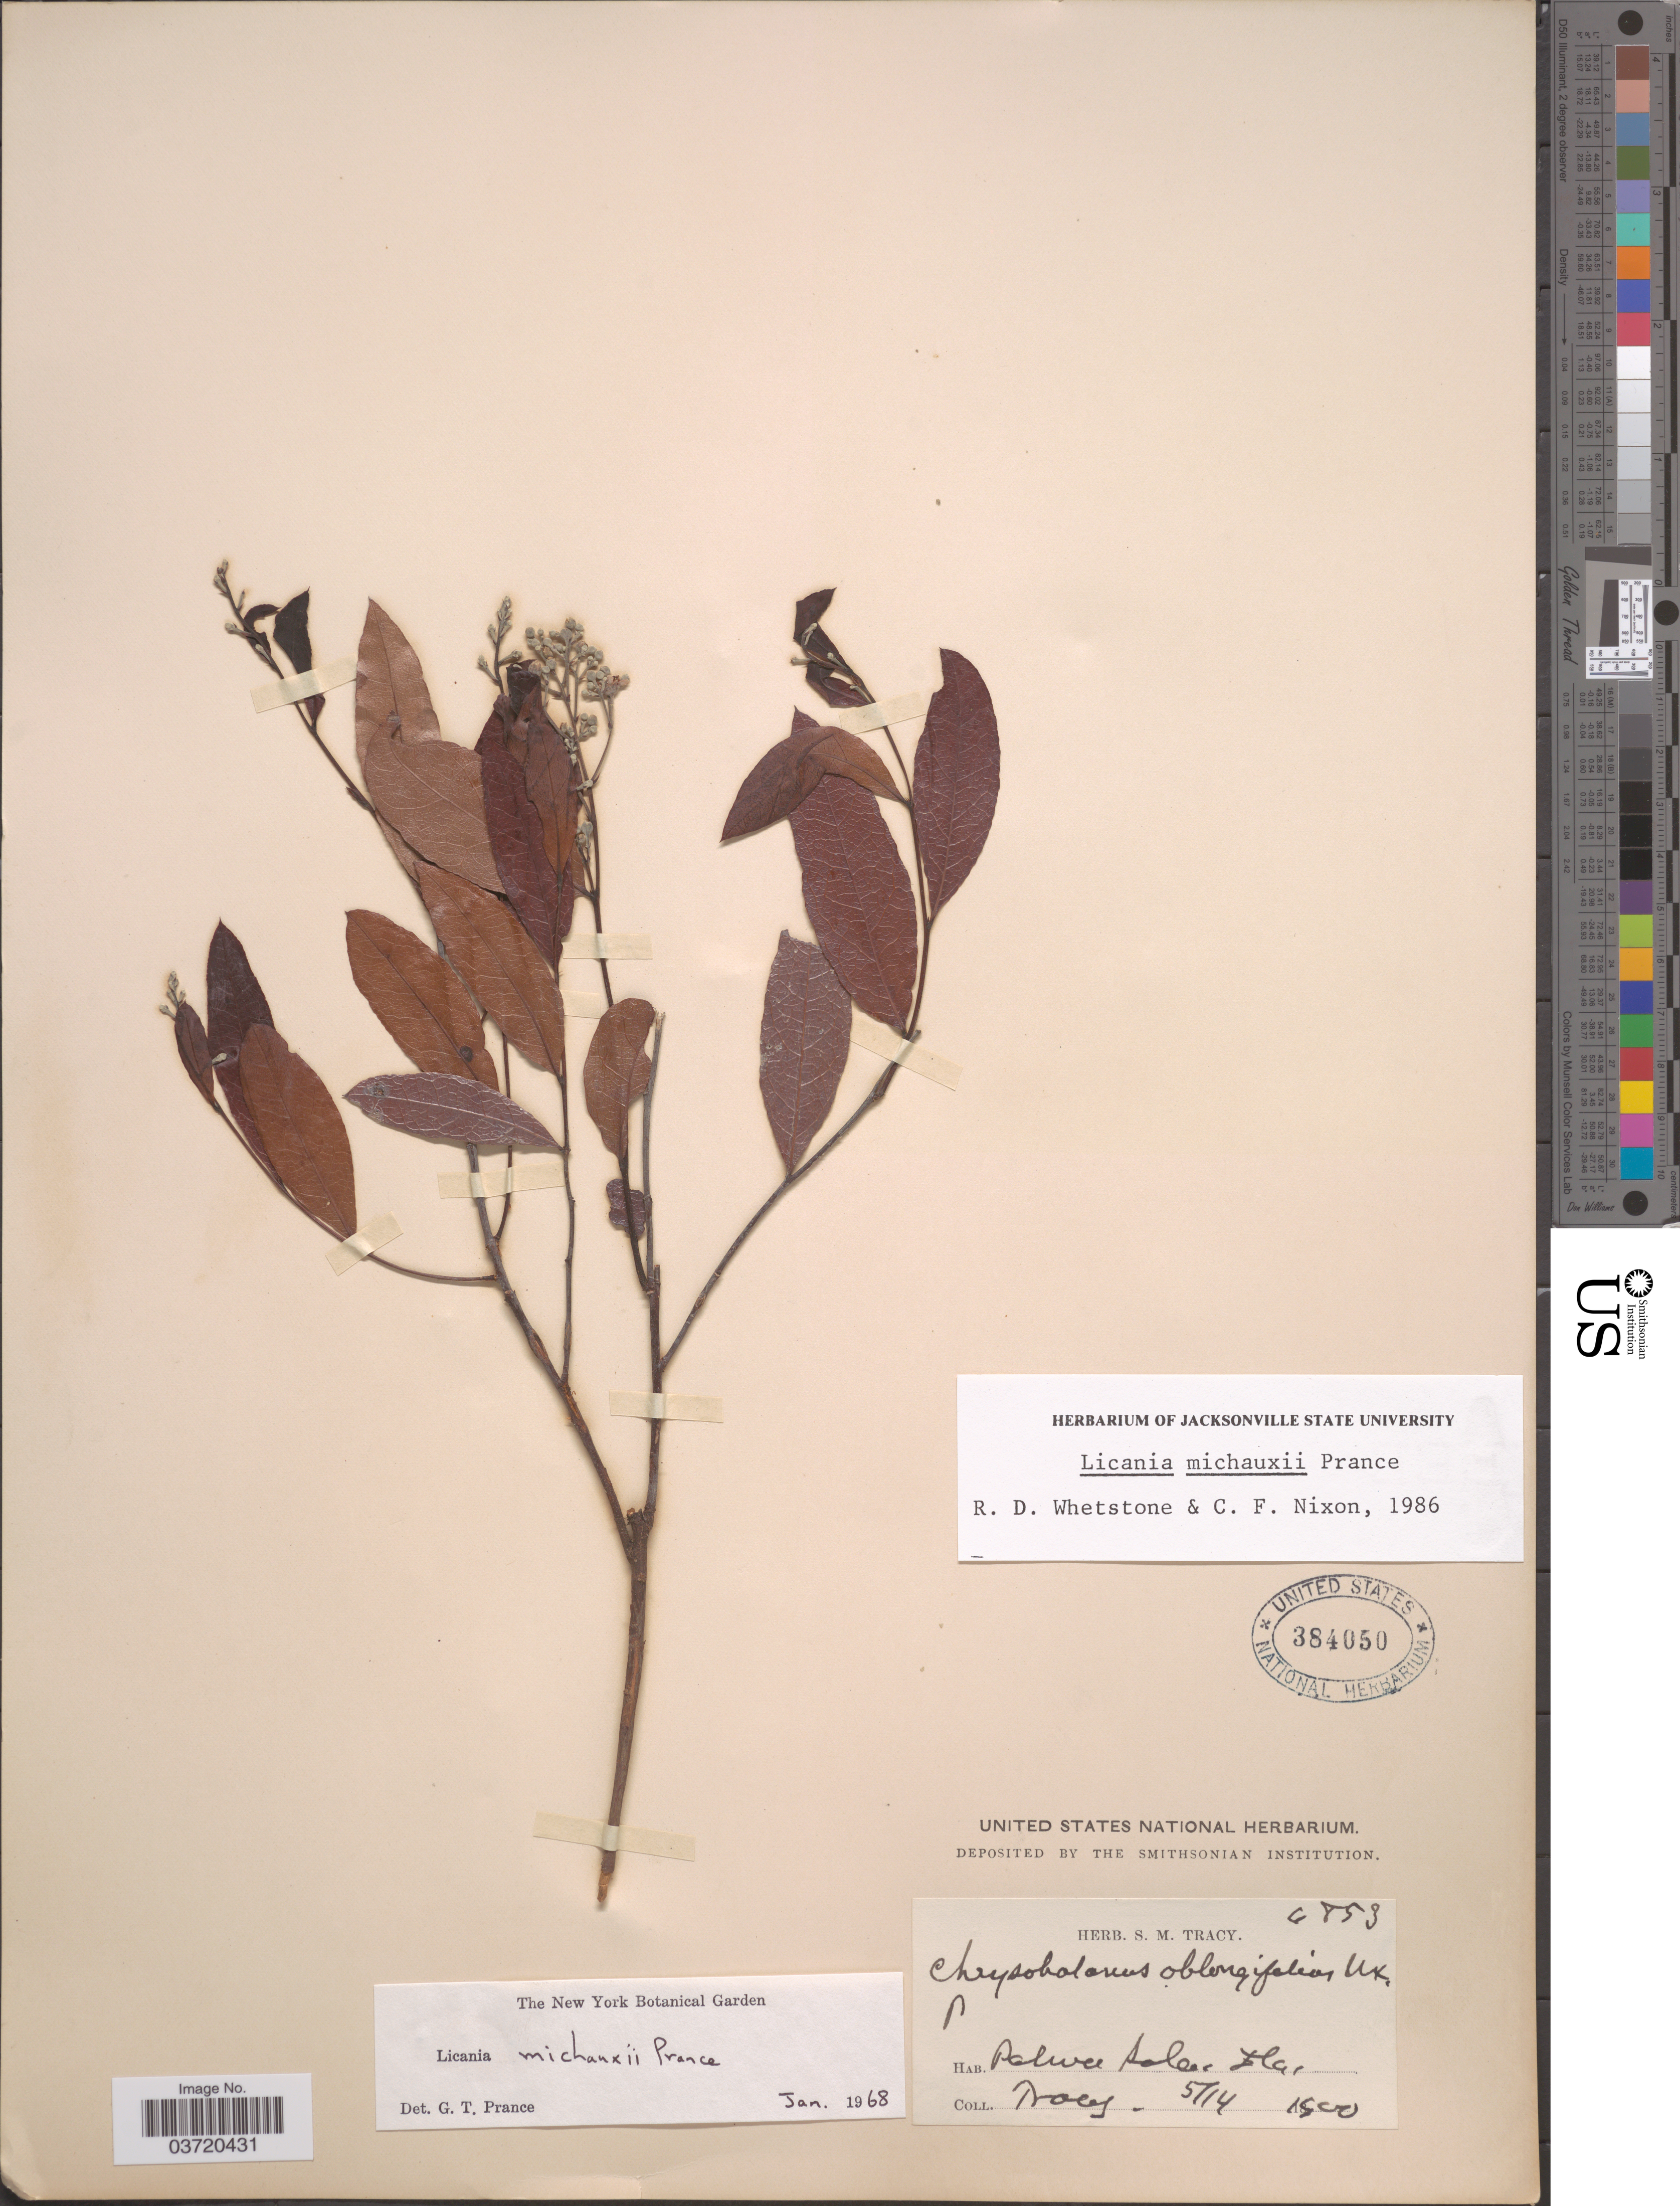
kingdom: Plantae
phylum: Tracheophyta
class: Magnoliopsida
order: Malpighiales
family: Chrysobalanaceae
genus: Geobalanus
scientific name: Geobalanus oblongifolius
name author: (Michx.) Small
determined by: Strong, M. T., (US), Smithsonian Institution - National Museum of Natural History (UNITED STATES)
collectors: S. M. Tracy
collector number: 4853?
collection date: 1900-05-14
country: United States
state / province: Florida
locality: Palma Sola.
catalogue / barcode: US 384050